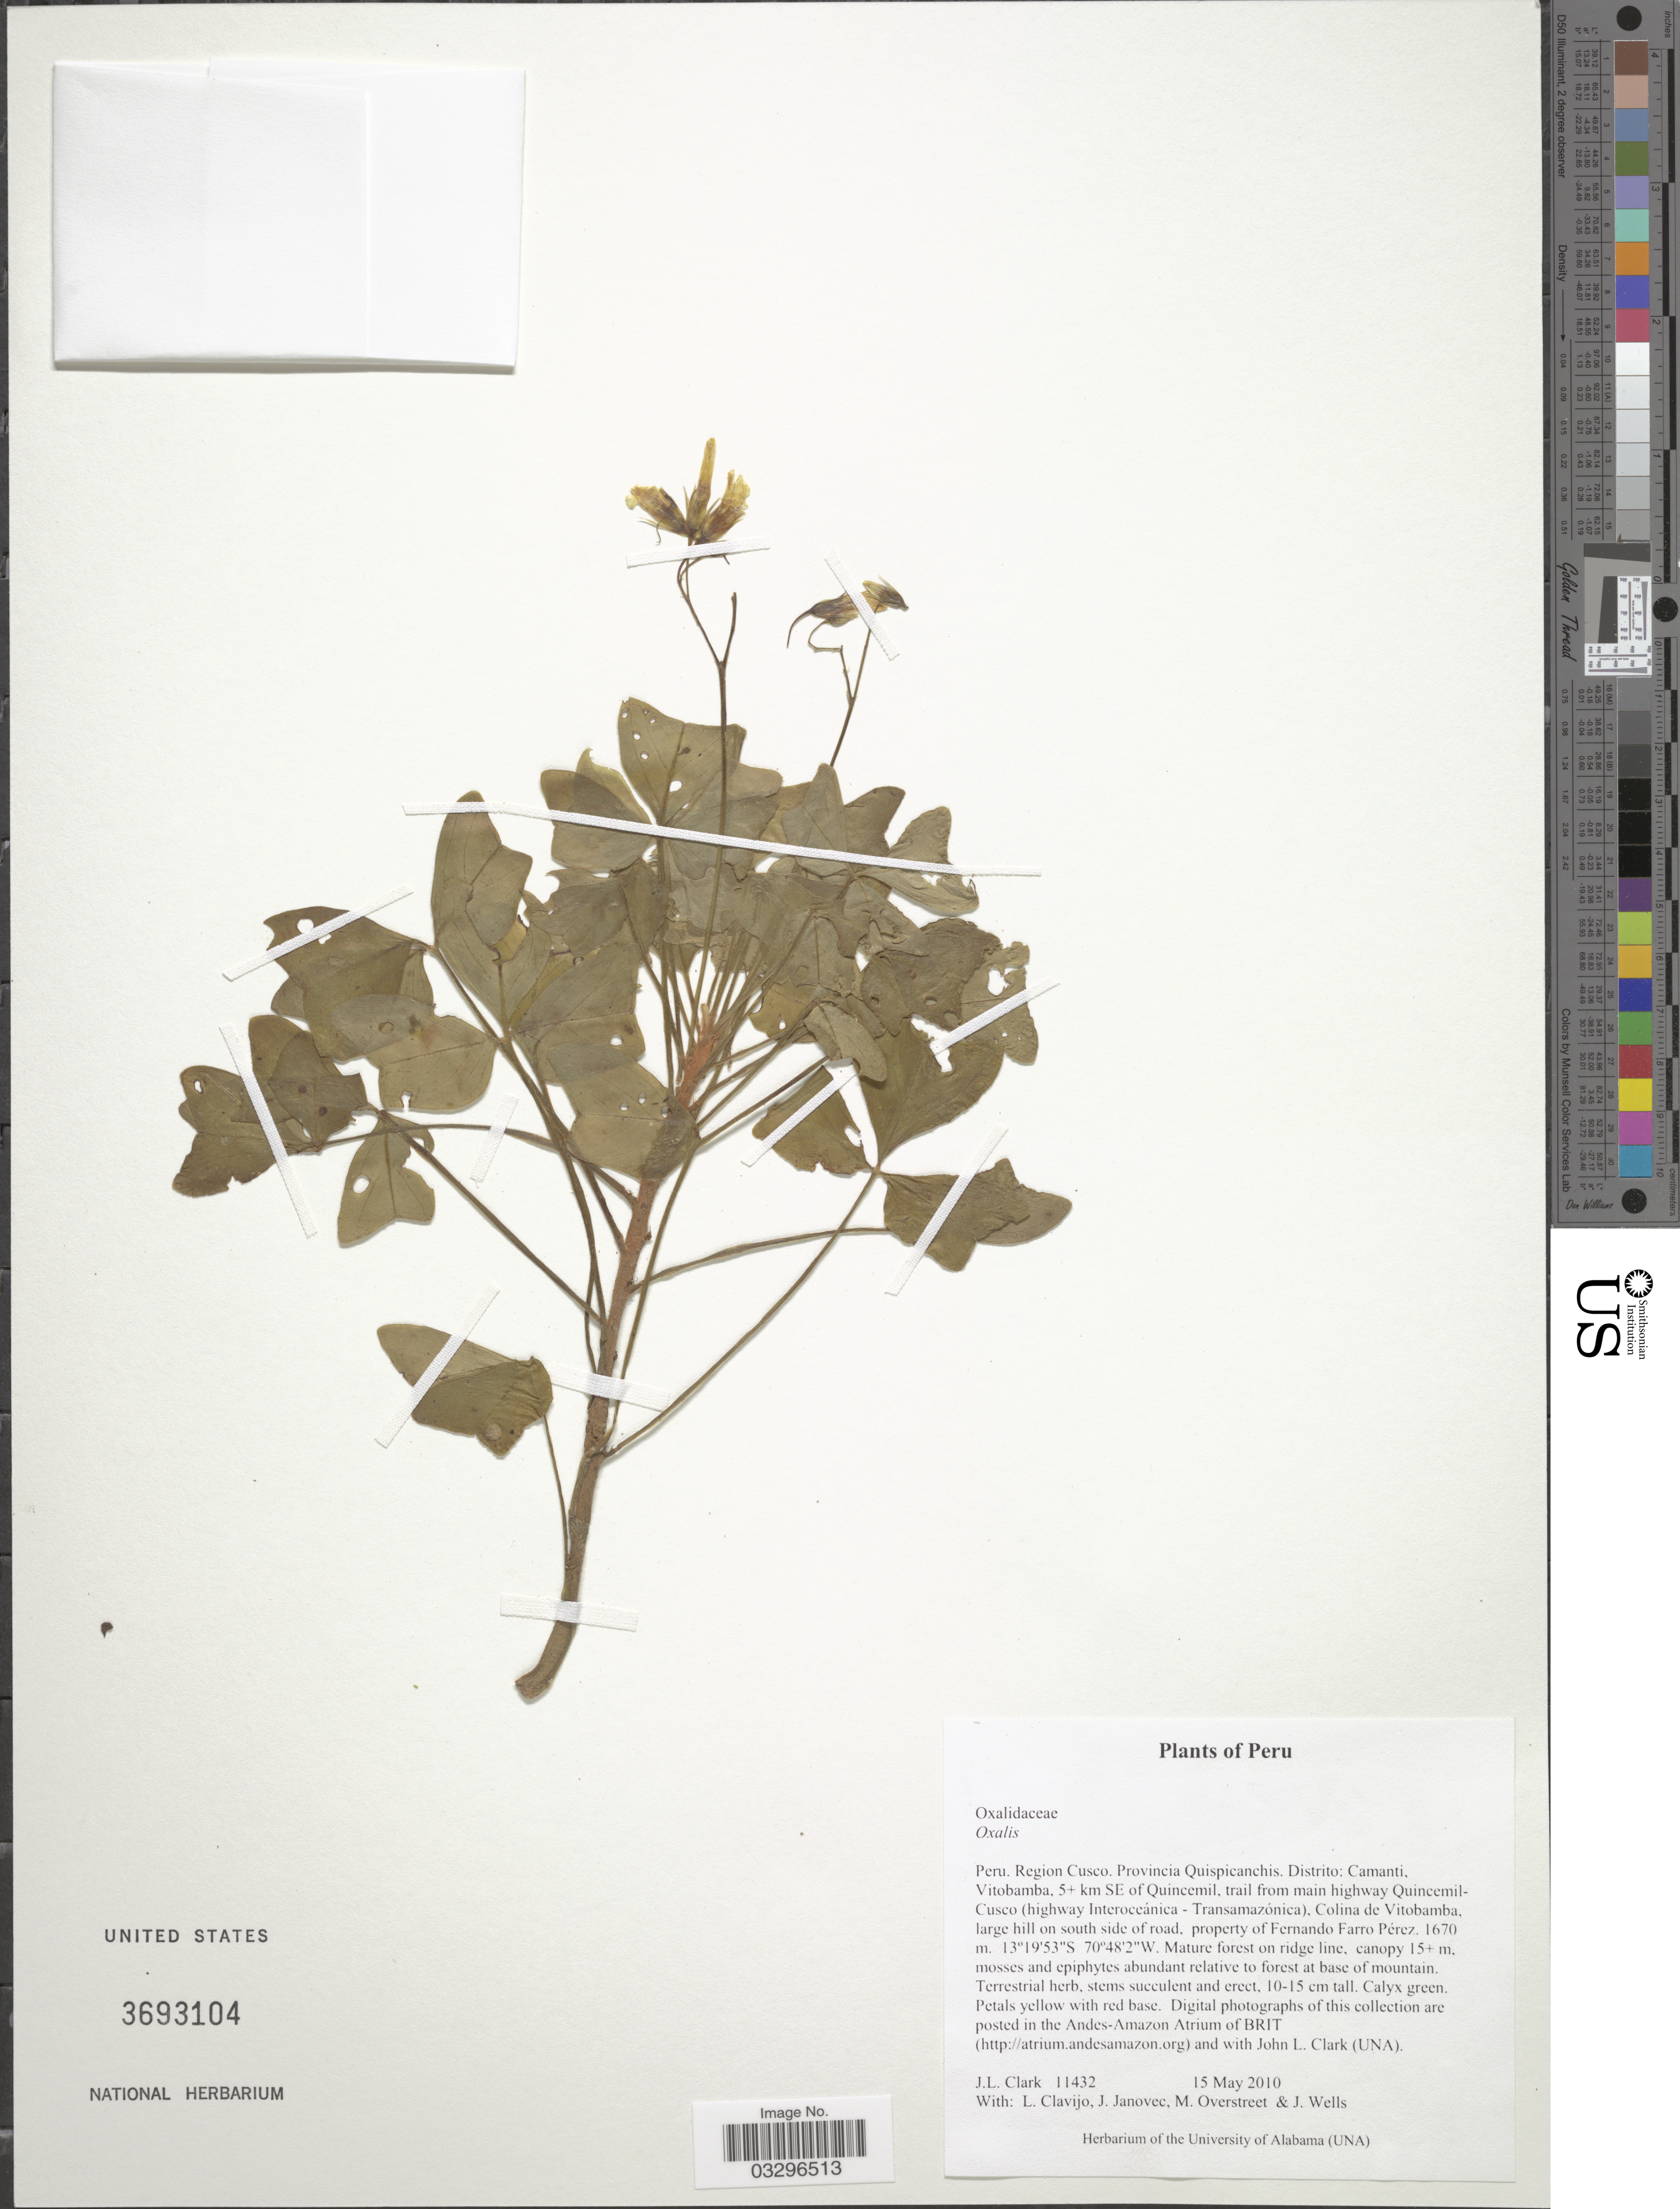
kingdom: Plantae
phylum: Tracheophyta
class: Magnoliopsida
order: Oxalidales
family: Oxalidaceae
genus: Oxalis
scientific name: Oxalis sp.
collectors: J. L. Clark, L. Clavijo, J. Janovec, M. Overstreet & J. Wells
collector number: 11432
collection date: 2010-05-15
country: Peru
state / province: Cusco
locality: Region Cusco. Provincia Quispicanchis. Distrito: Camanti, Vitobamba, 5+ km SE of Quincemil, trail from main highway Quincemil-Cusco (highway Interoceánica - Transamazónica), Colina de Vitobamba, large hill on south side of road, property of Fernando Farro Pérez.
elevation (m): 1670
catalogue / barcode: US 3693104